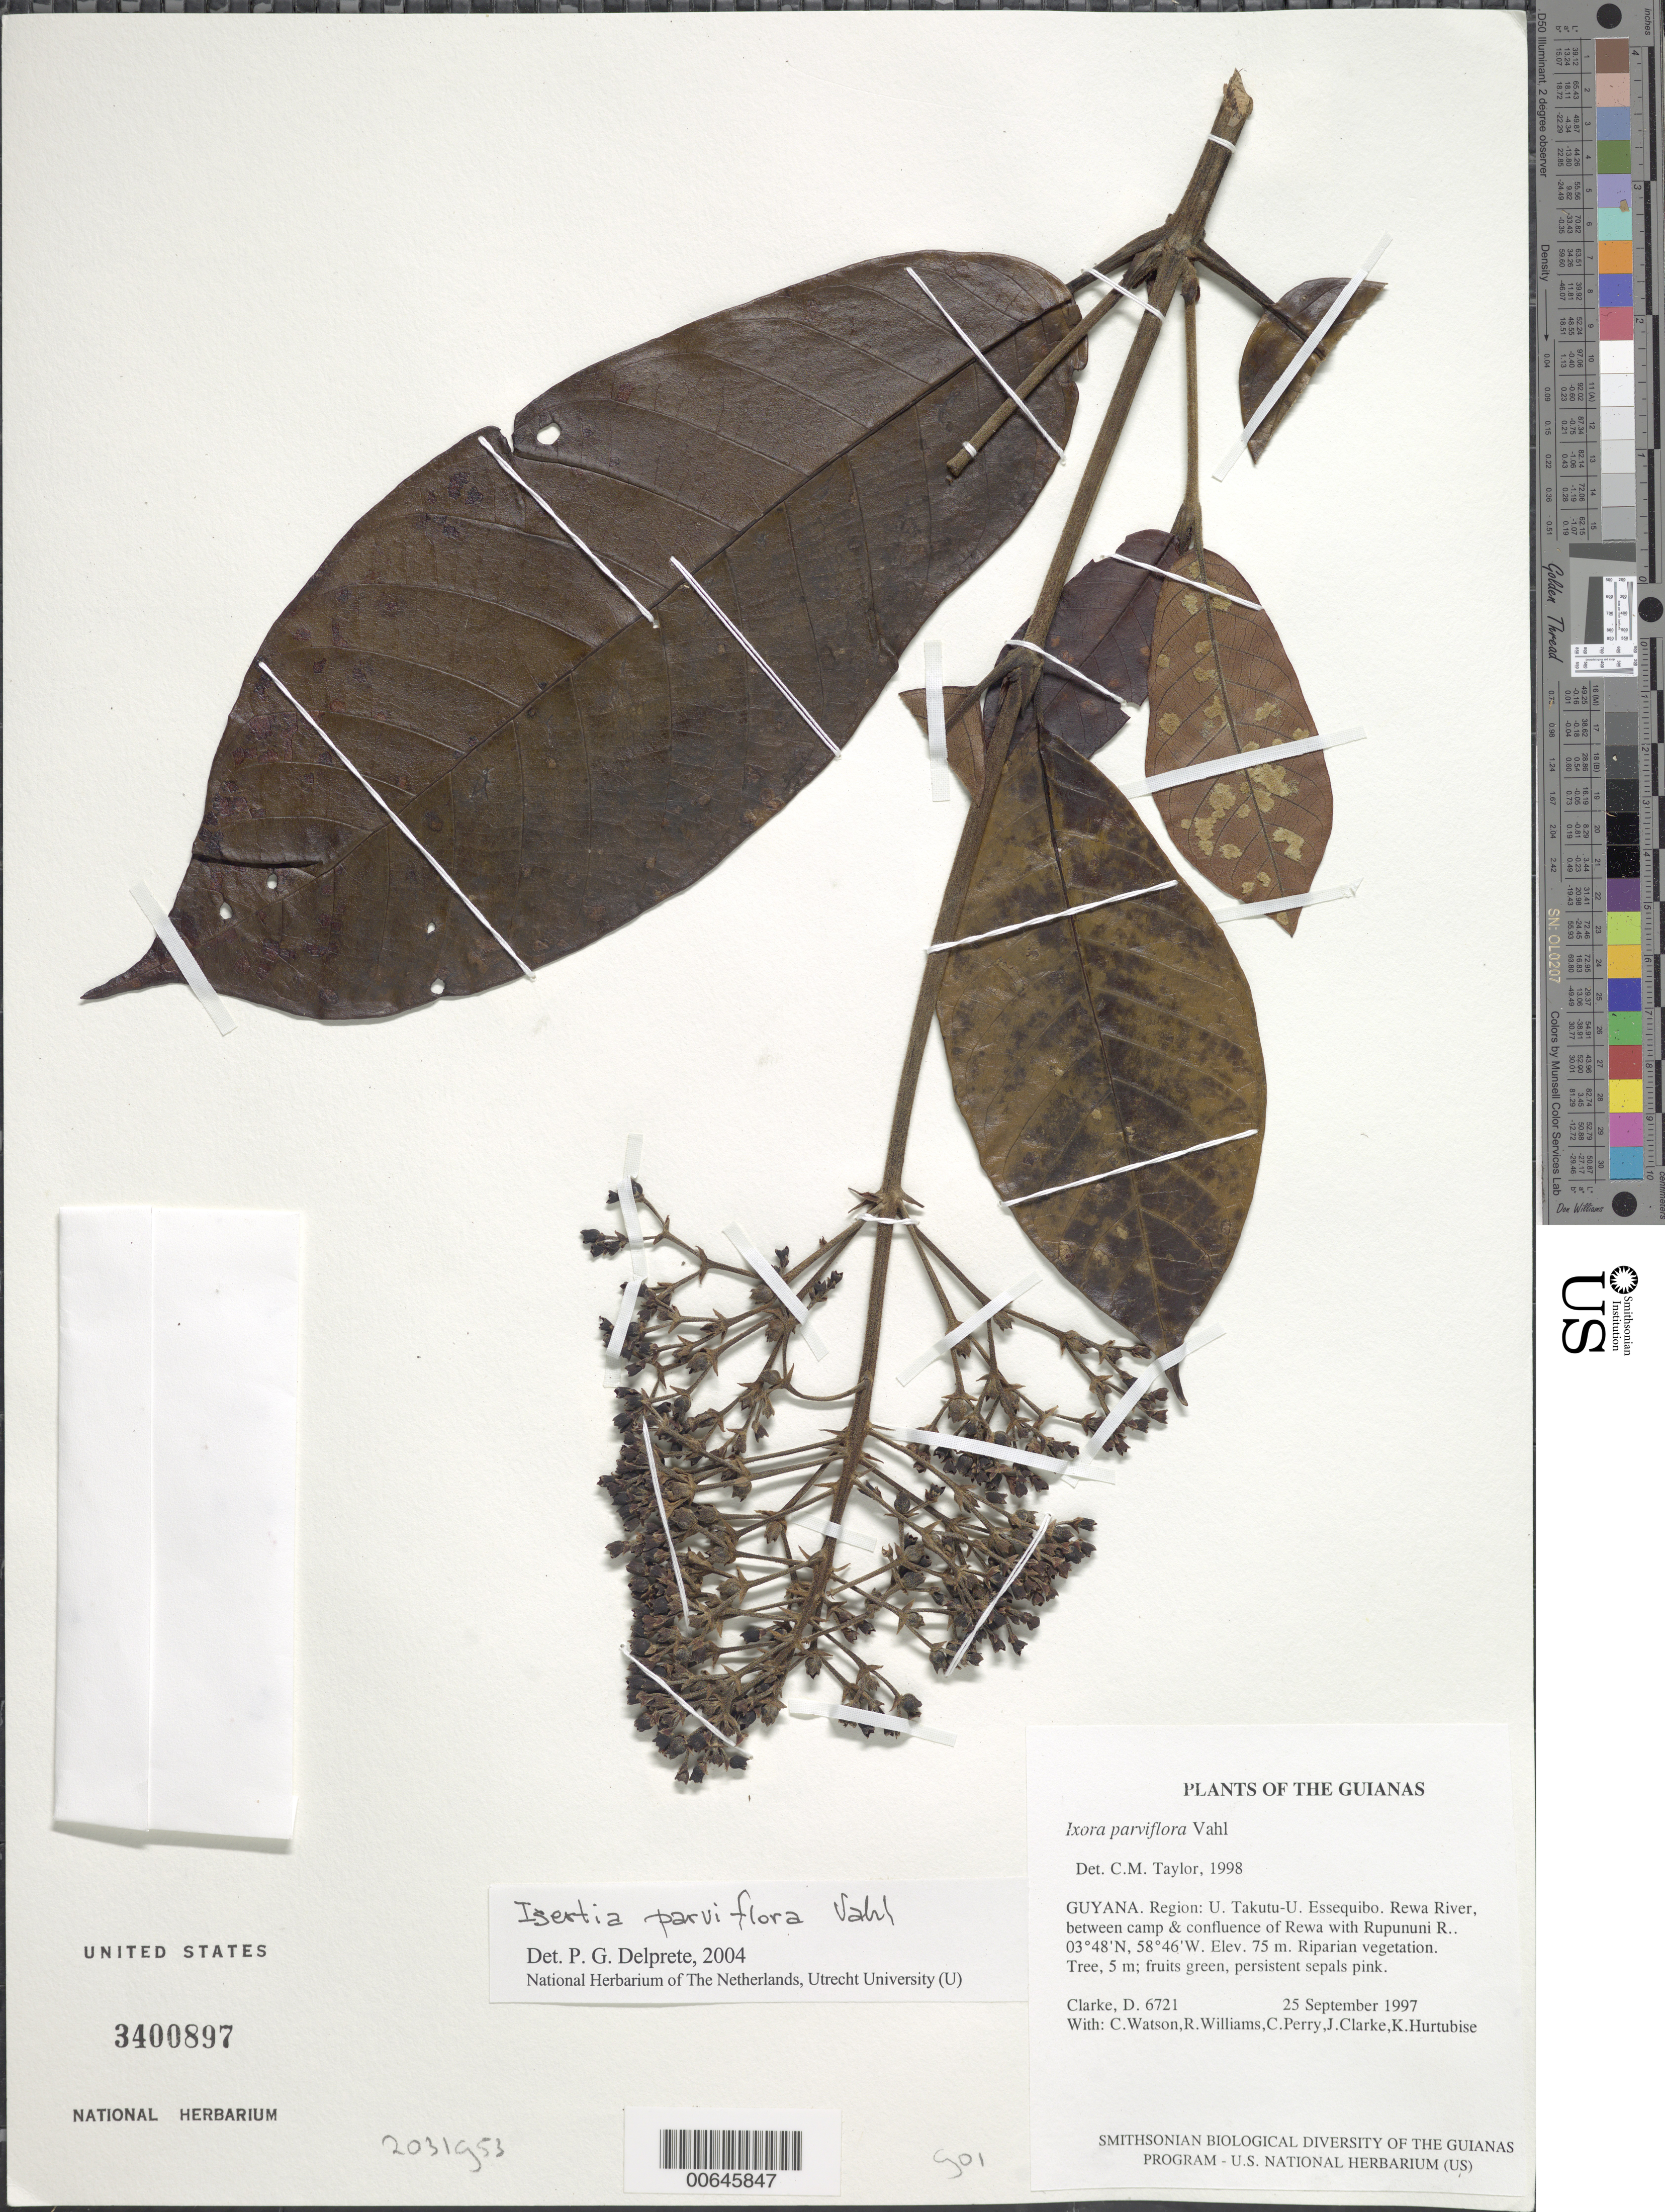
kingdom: Plantae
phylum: Tracheophyta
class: Magnoliopsida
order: Gentianales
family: Rubiaceae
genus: Ixora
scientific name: Ixora parviflora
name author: Vahl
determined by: Delprete, P. G., Herb. de Guyane Cay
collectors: H. D. Clarke, C. Watson, R. Williams, C. Perry, J. Clarke & K. Hurtubise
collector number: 6721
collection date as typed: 25 September 1997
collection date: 1997-09-25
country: Guyana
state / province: U. Takutu-U. Essequibo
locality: Rewa River, between camp & confluence of Rewa with Rupununi R.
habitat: Riparian vegetation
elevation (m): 75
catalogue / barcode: US 3400897